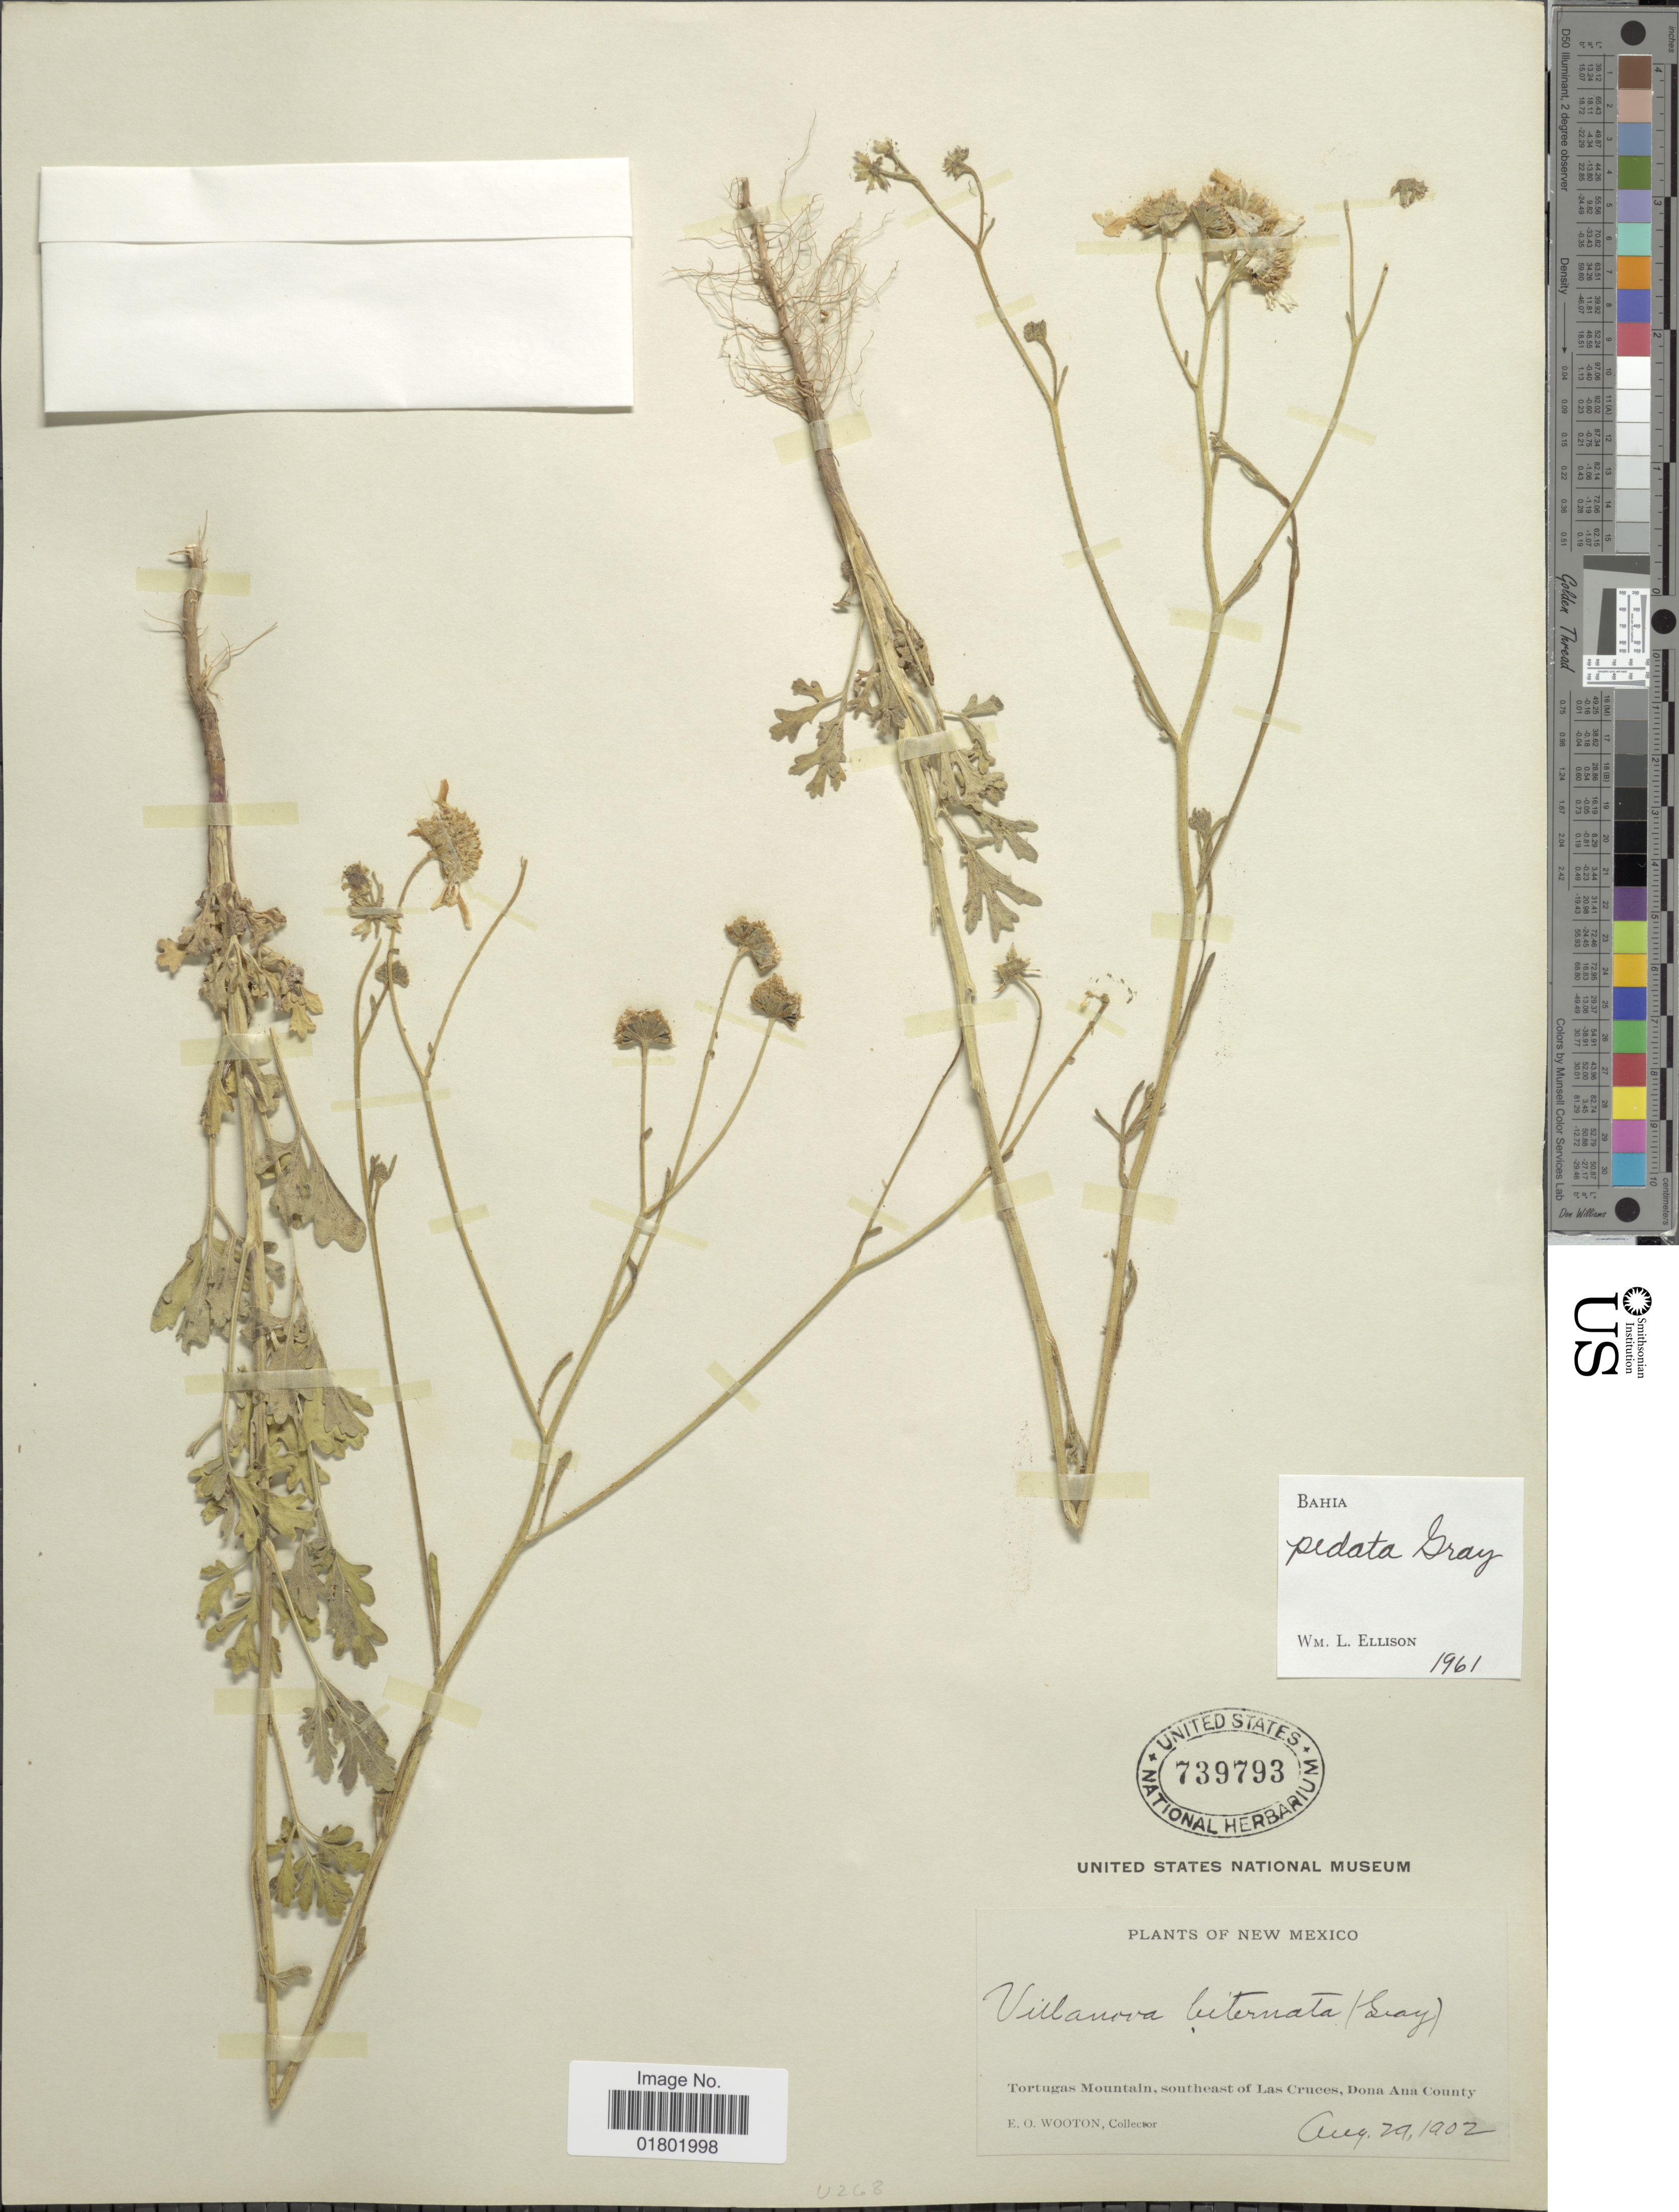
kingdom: Plantae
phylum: Tracheophyta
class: Magnoliopsida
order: Asterales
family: Asteraceae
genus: Bahia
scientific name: Bahia pedata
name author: A. Gray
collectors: E. O. Wooton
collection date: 1902-08-29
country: United States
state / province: New Mexico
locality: Tortugas Mountain, southeast of Las Cruces, Dona Ana County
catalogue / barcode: US 739793